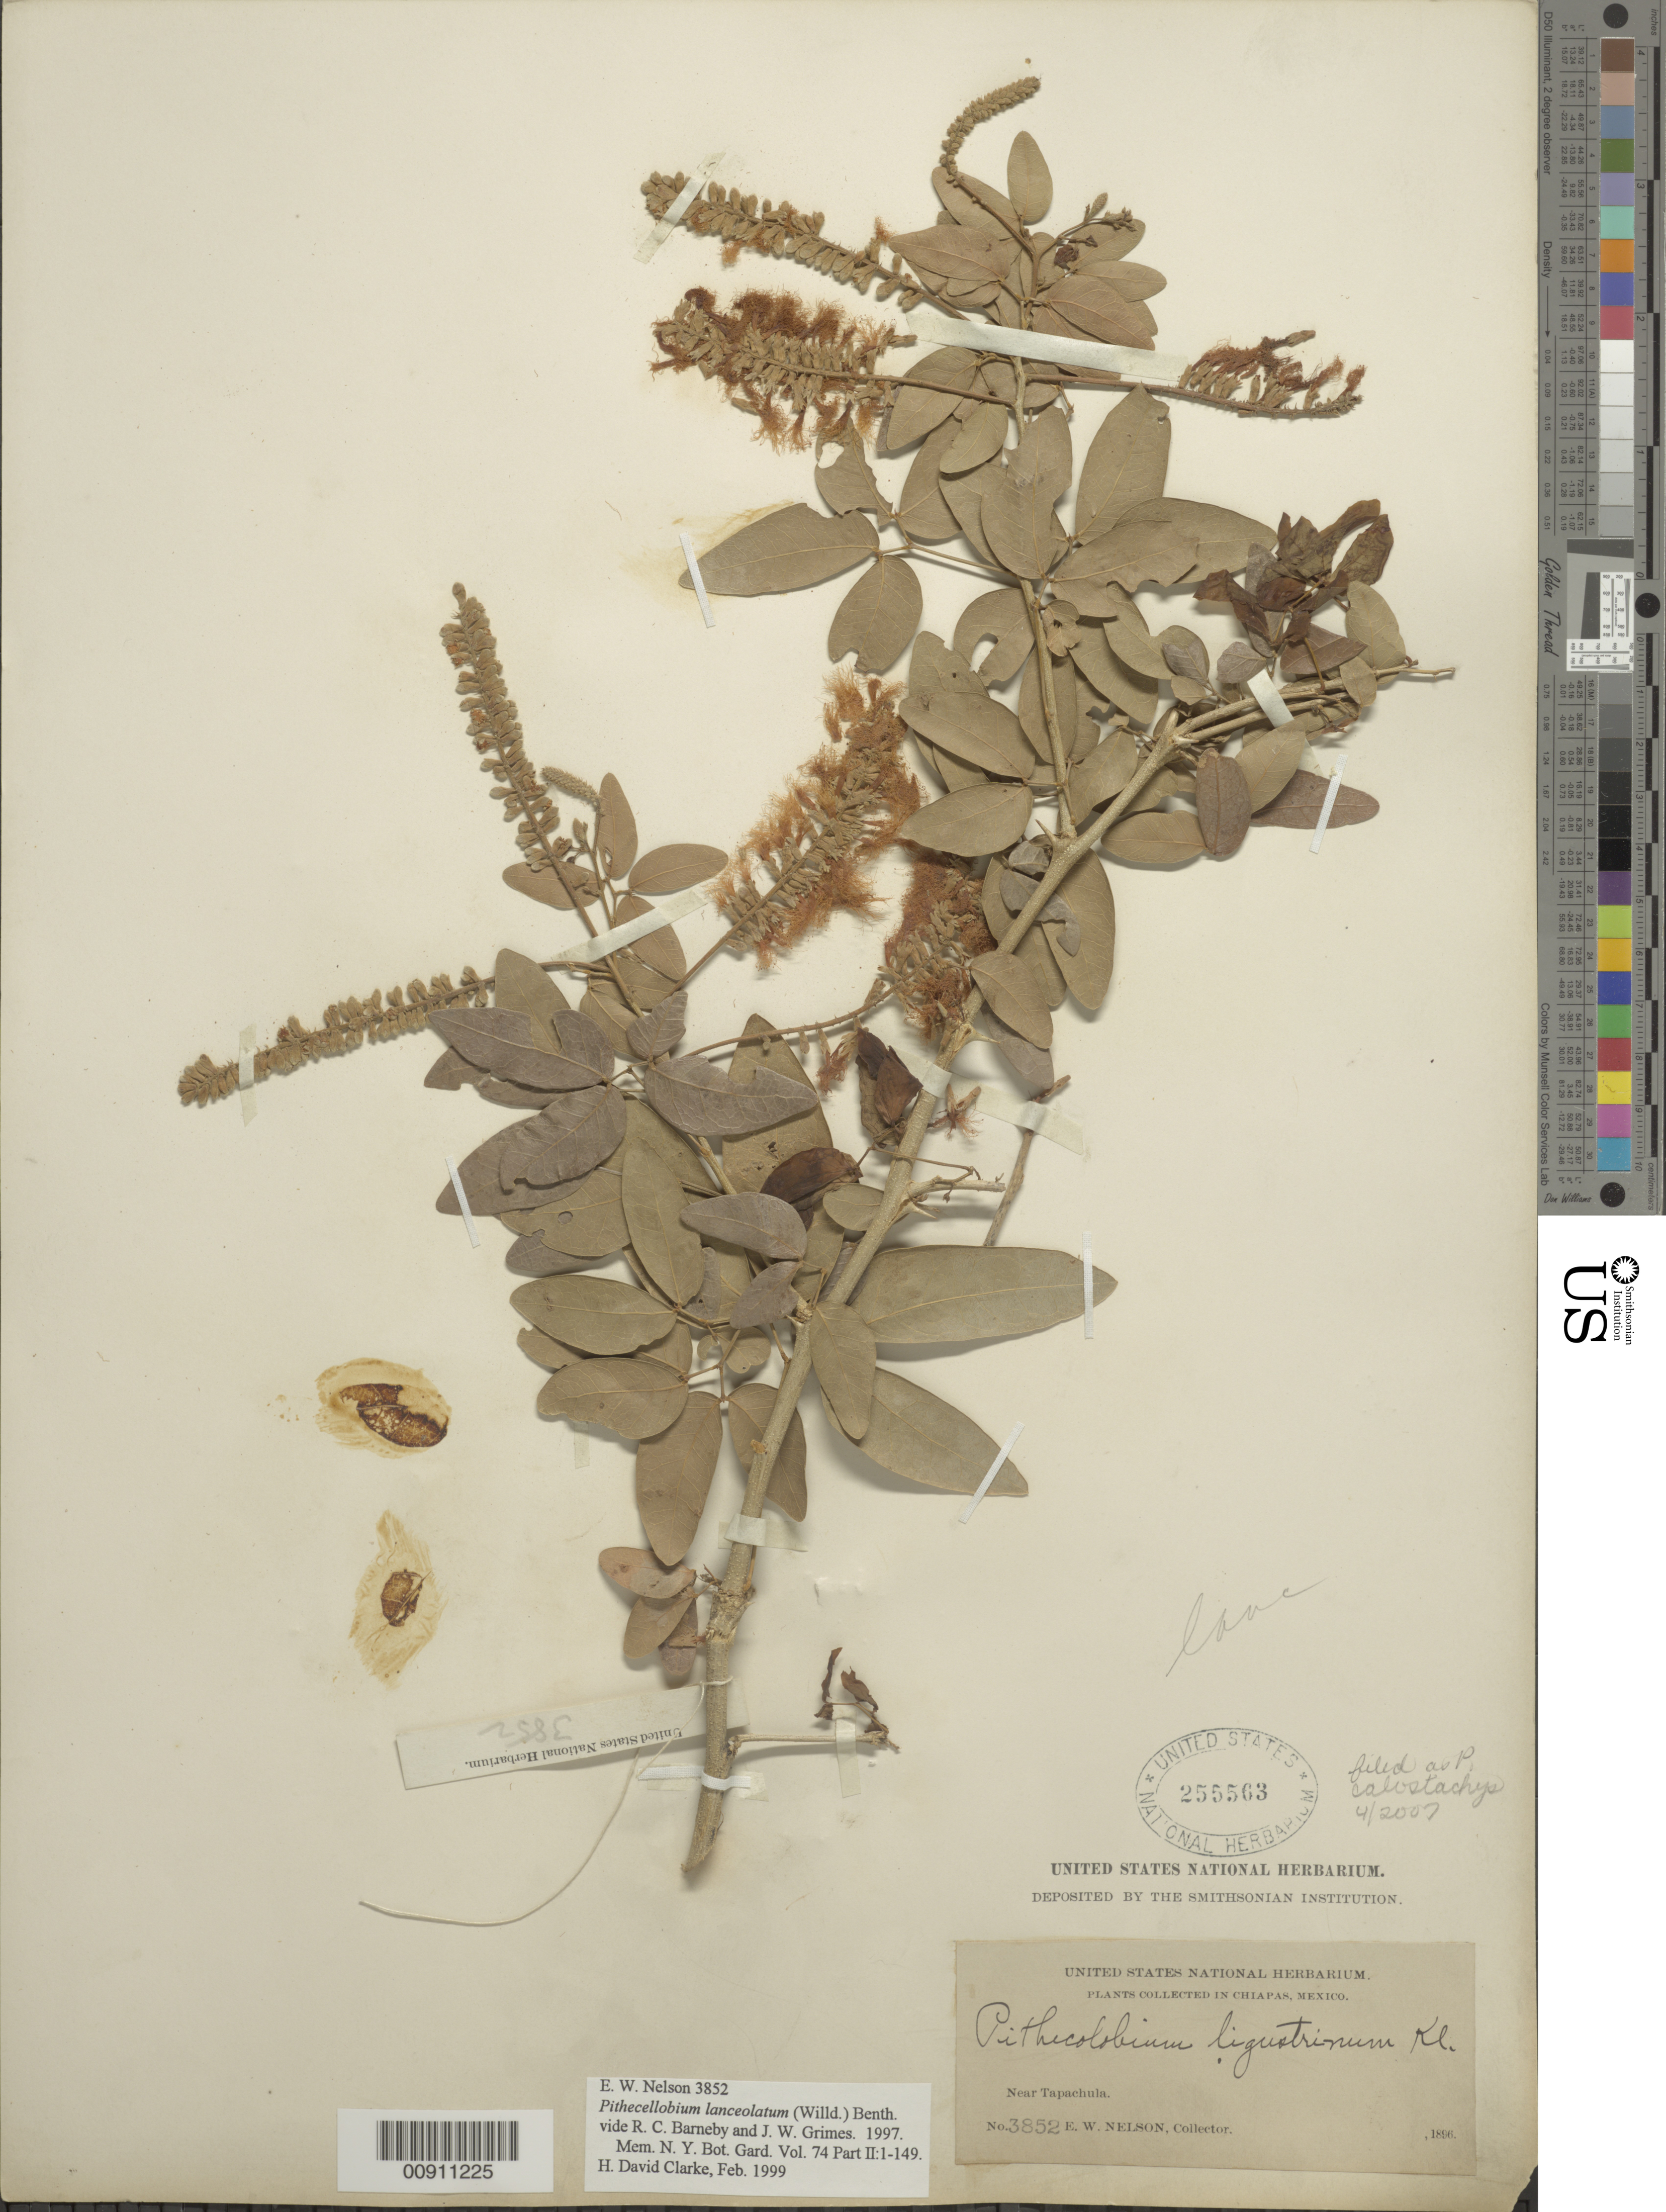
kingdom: Plantae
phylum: Tracheophyta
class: Magnoliopsida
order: Fabales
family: Fabaceae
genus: Pithecellobium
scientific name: Pithecellobium lanceolatum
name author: (Humb. & Bonpl. ex Willd.) Benth.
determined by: Clarke, H. D., University of North Carolina (Asheville)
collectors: E. W. Nelson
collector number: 3852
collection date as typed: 1896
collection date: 1896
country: Mexico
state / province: Chiapas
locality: Near Tapachula, Chiapas.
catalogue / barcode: US 255563